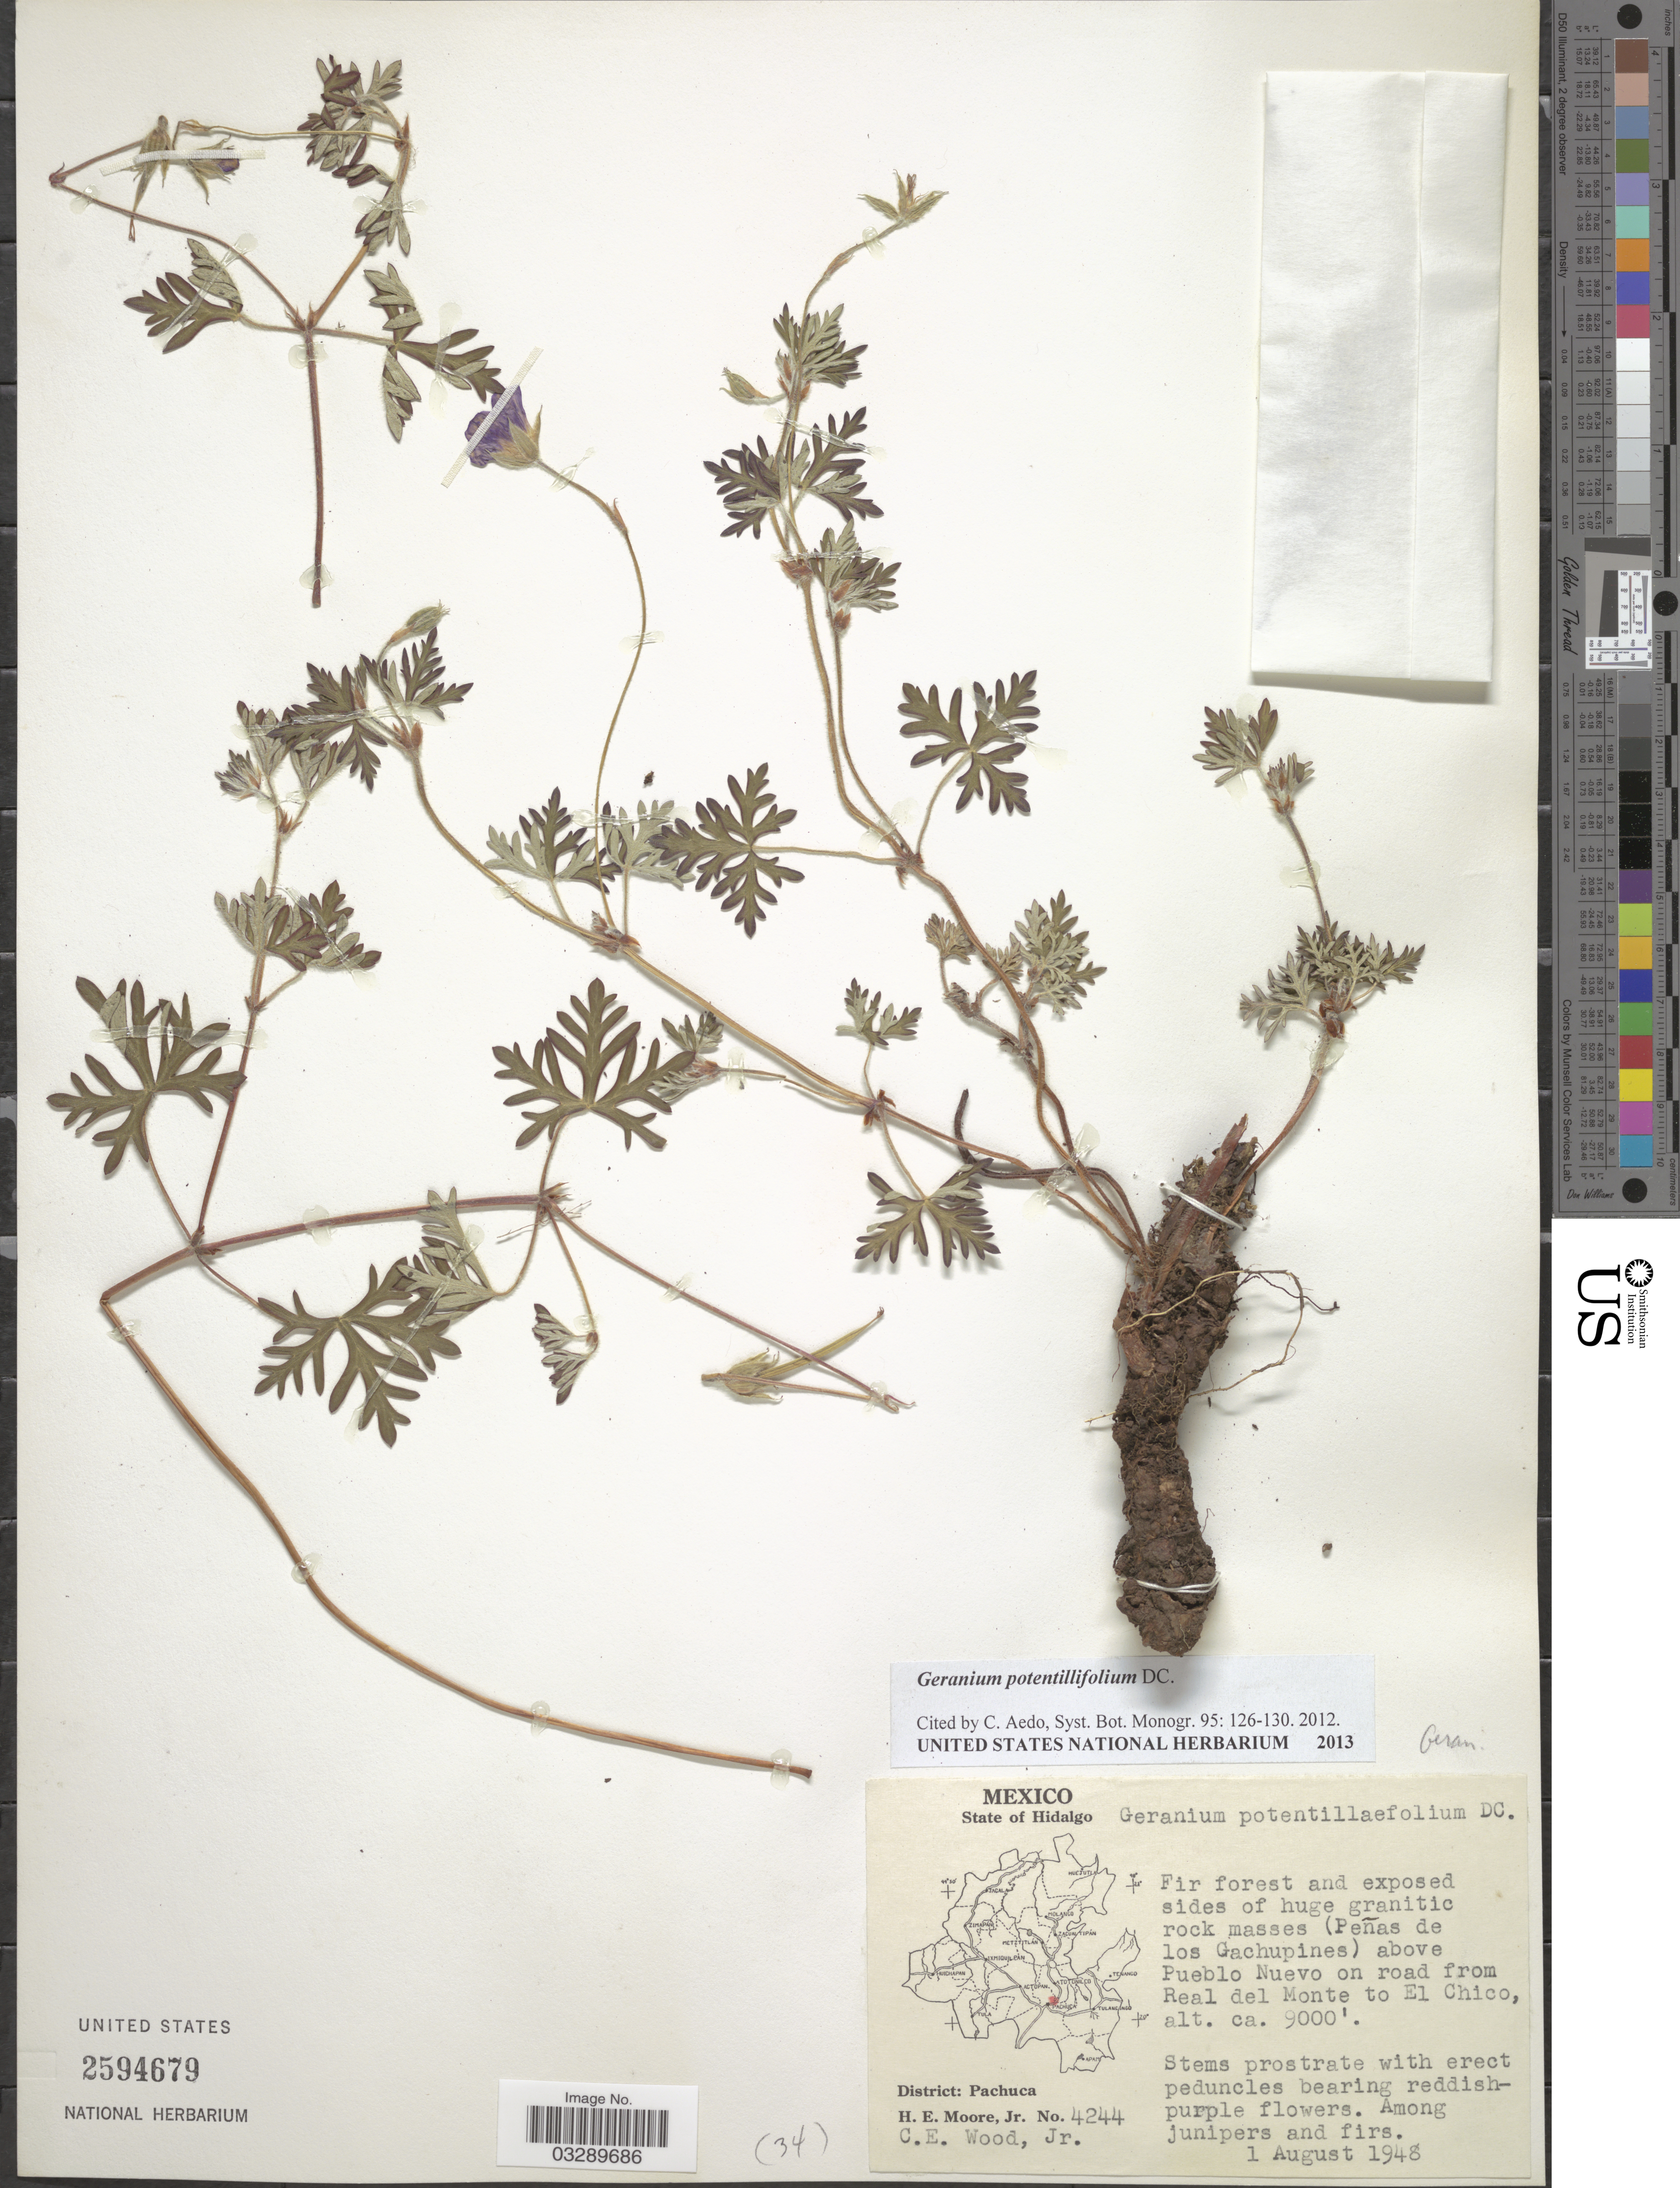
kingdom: Plantae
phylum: Tracheophyta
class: Magnoliopsida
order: Geraniales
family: Geraniaceae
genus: Geranium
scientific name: Geranium pontentillifolium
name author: DC.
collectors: H. Moore & C. Wood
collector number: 4244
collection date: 1948-08-01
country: Mexico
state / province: Hidalgo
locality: (Peñas de los Gachupines) above Pueblo Nuevo on road from Real del Monte to El Chico. District: Pachuca.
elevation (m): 2743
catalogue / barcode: US 2594679